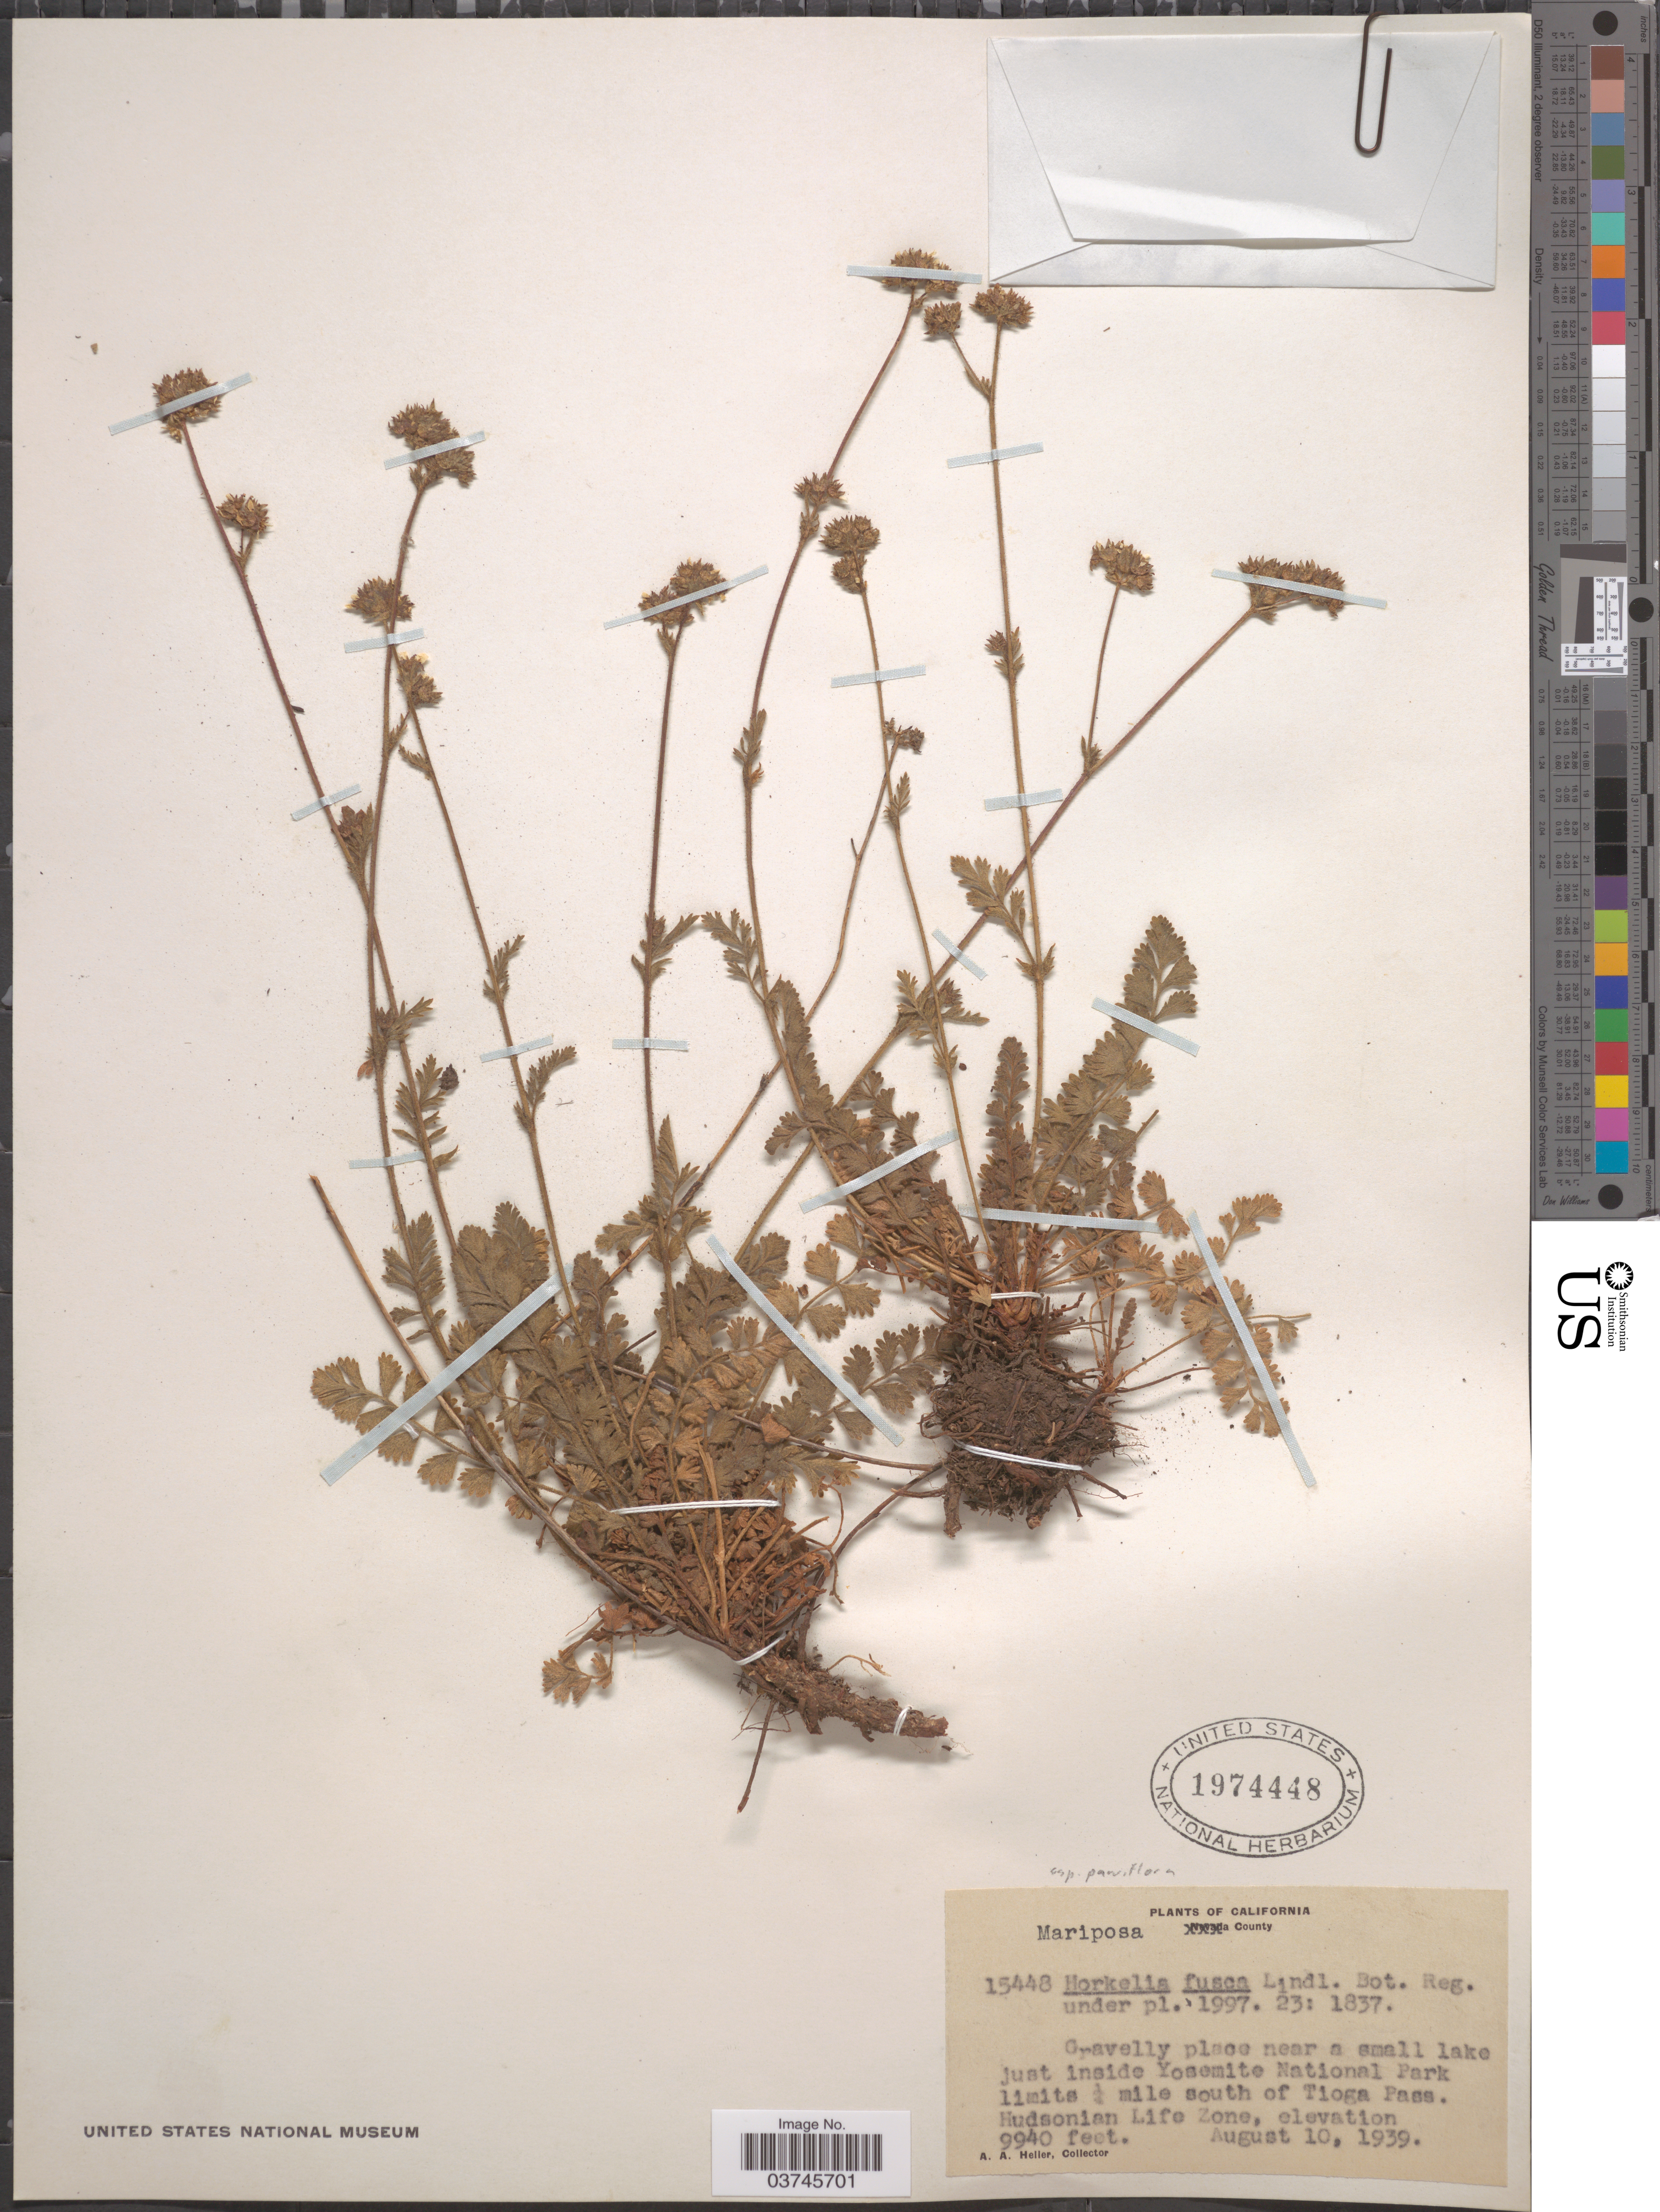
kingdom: Plantae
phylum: Tracheophyta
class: Magnoliopsida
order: Rosales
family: Rosaceae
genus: Potentilla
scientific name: Potentilla douglasii var. parviflora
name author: (Nutt. ex Hook. & Arn.) J.T. Howell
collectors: A. A. Heller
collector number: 15448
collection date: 1939-08-10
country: United States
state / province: California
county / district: Mariposa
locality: Mariposa County. Gravelly place near a small lake just inside Yosemite National Park limits ¼ mile south of Tioga Pass. Hudsonian Life Zone.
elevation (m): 3030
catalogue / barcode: US 1974448